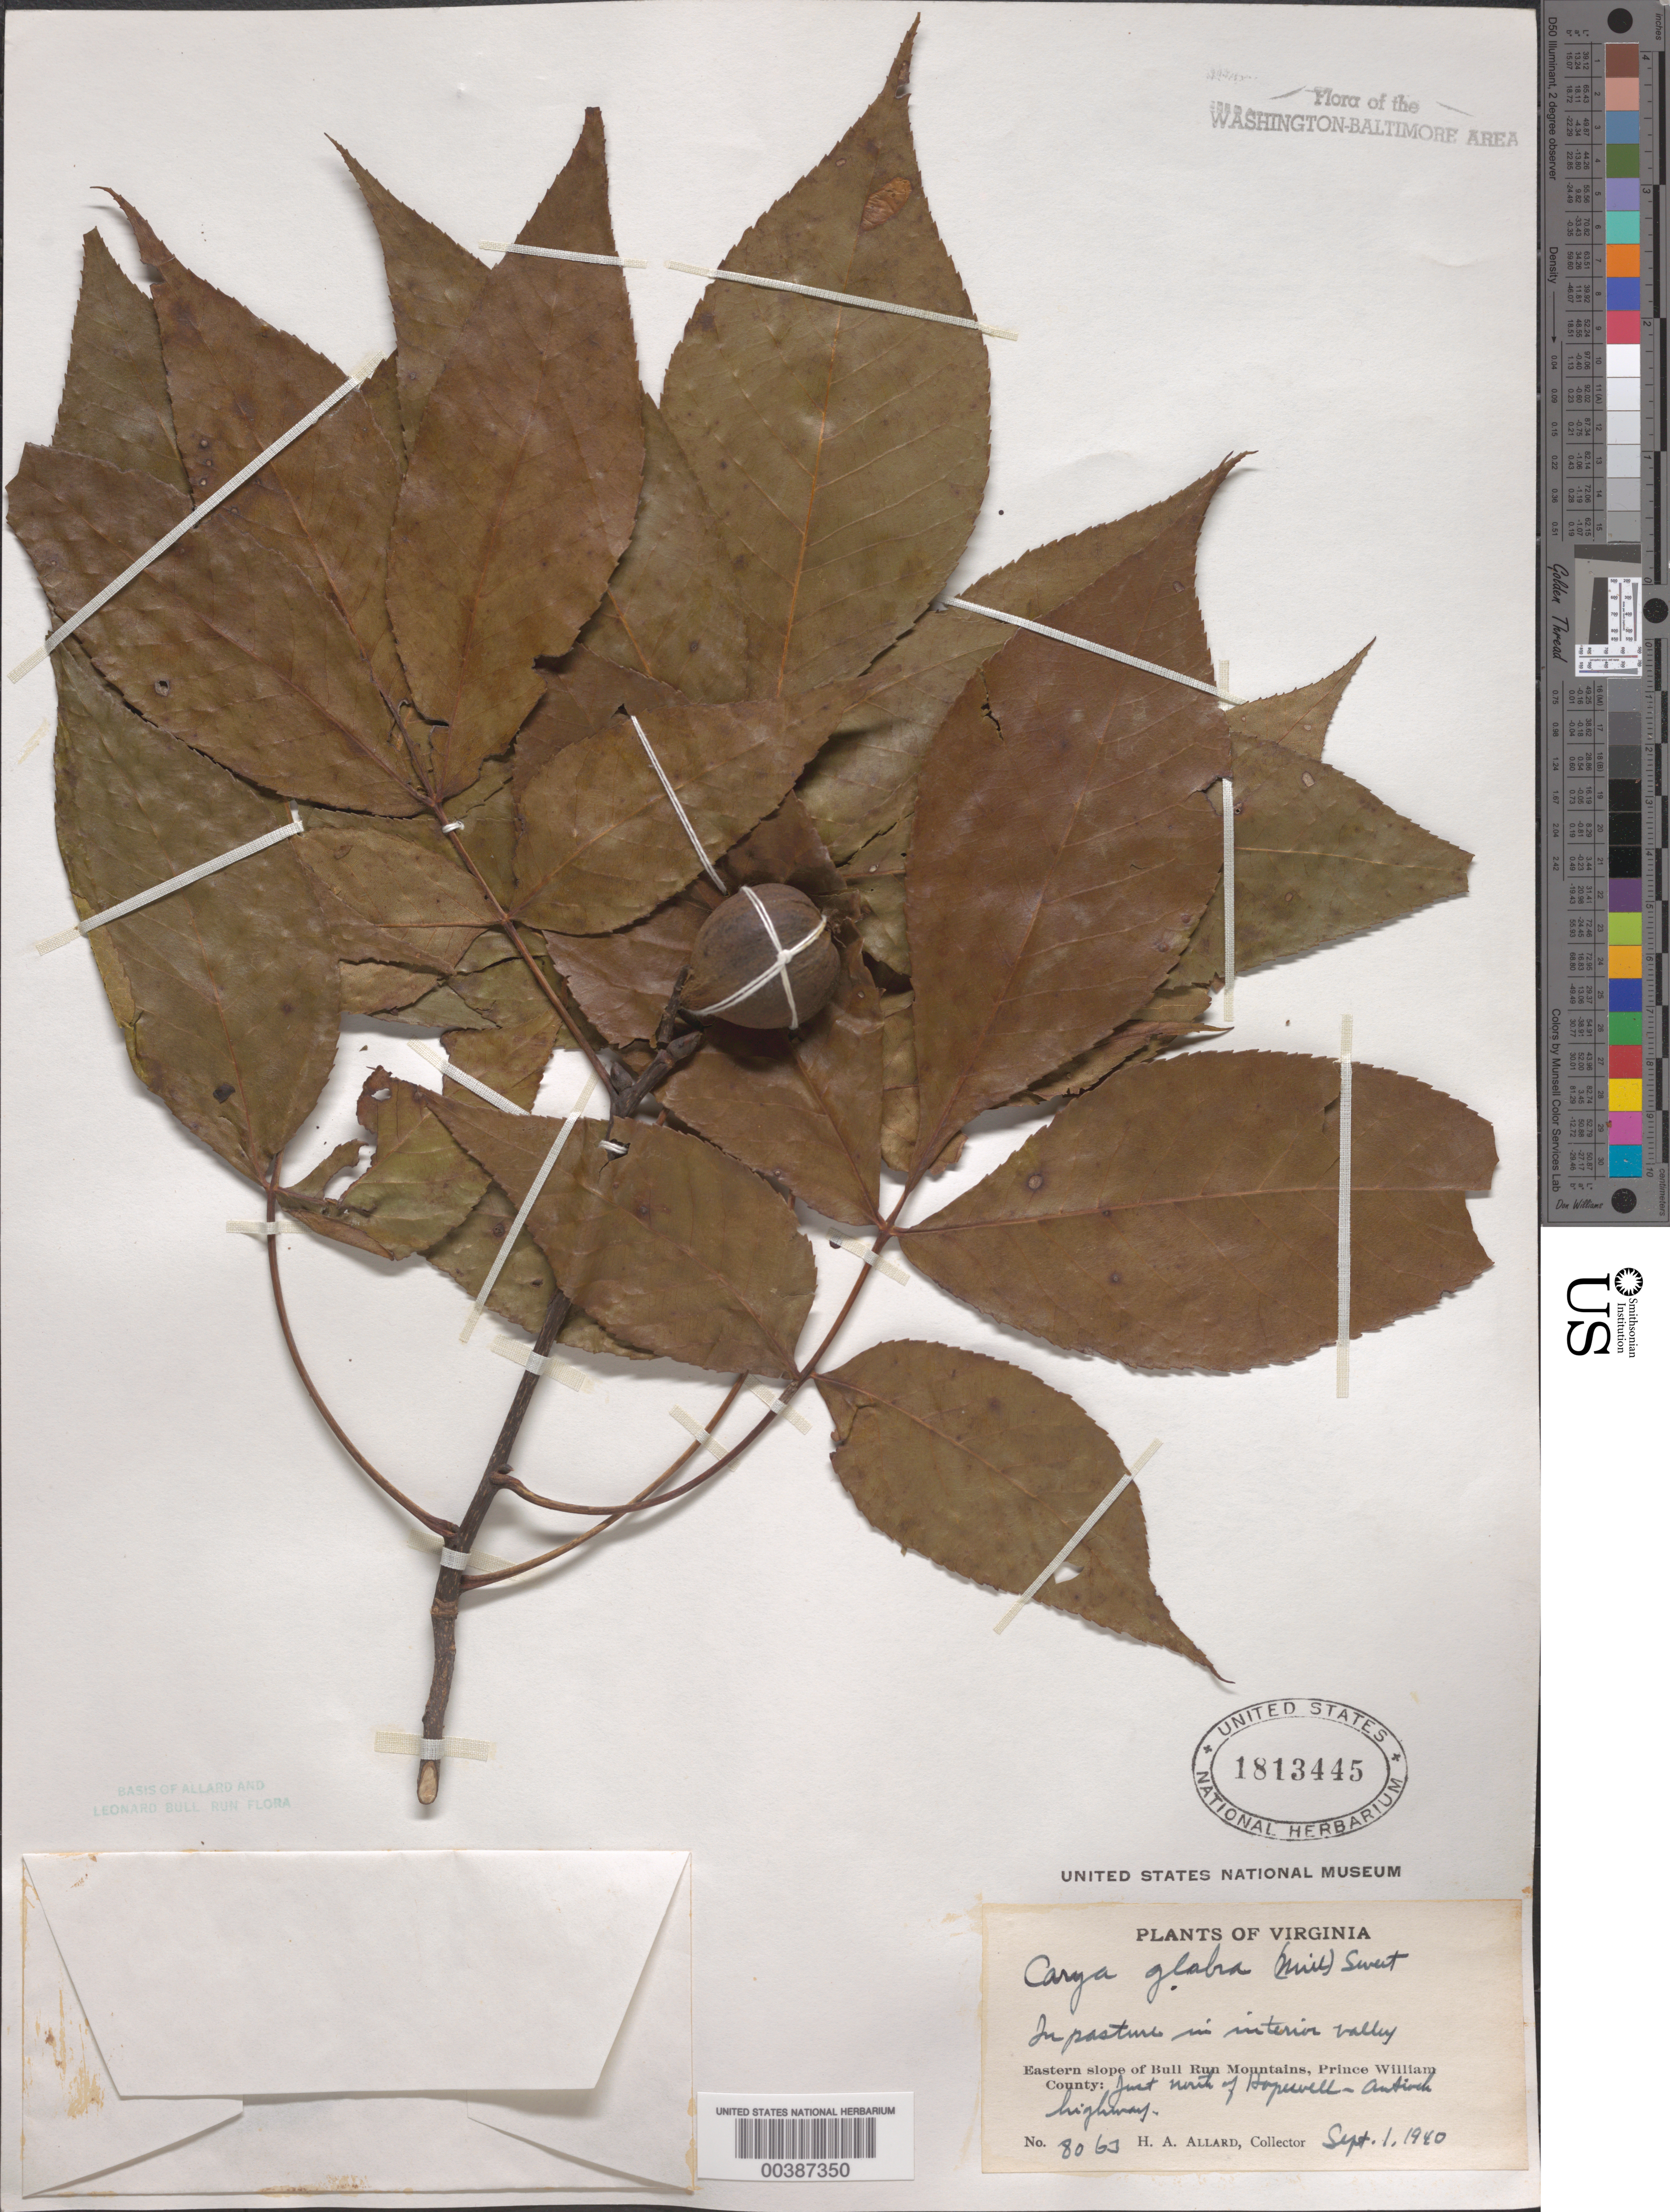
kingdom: Plantae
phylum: Tracheophyta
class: Magnoliopsida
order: Fagales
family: Juglandaceae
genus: Carya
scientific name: Carya glabra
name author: (Mill.) Sweet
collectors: H. A. Allard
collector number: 8063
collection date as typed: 01 Sep 1940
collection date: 1940-09-01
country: United States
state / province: Virginia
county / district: Prince William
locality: North of Hopewell-Antioch Highway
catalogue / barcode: US 1813445